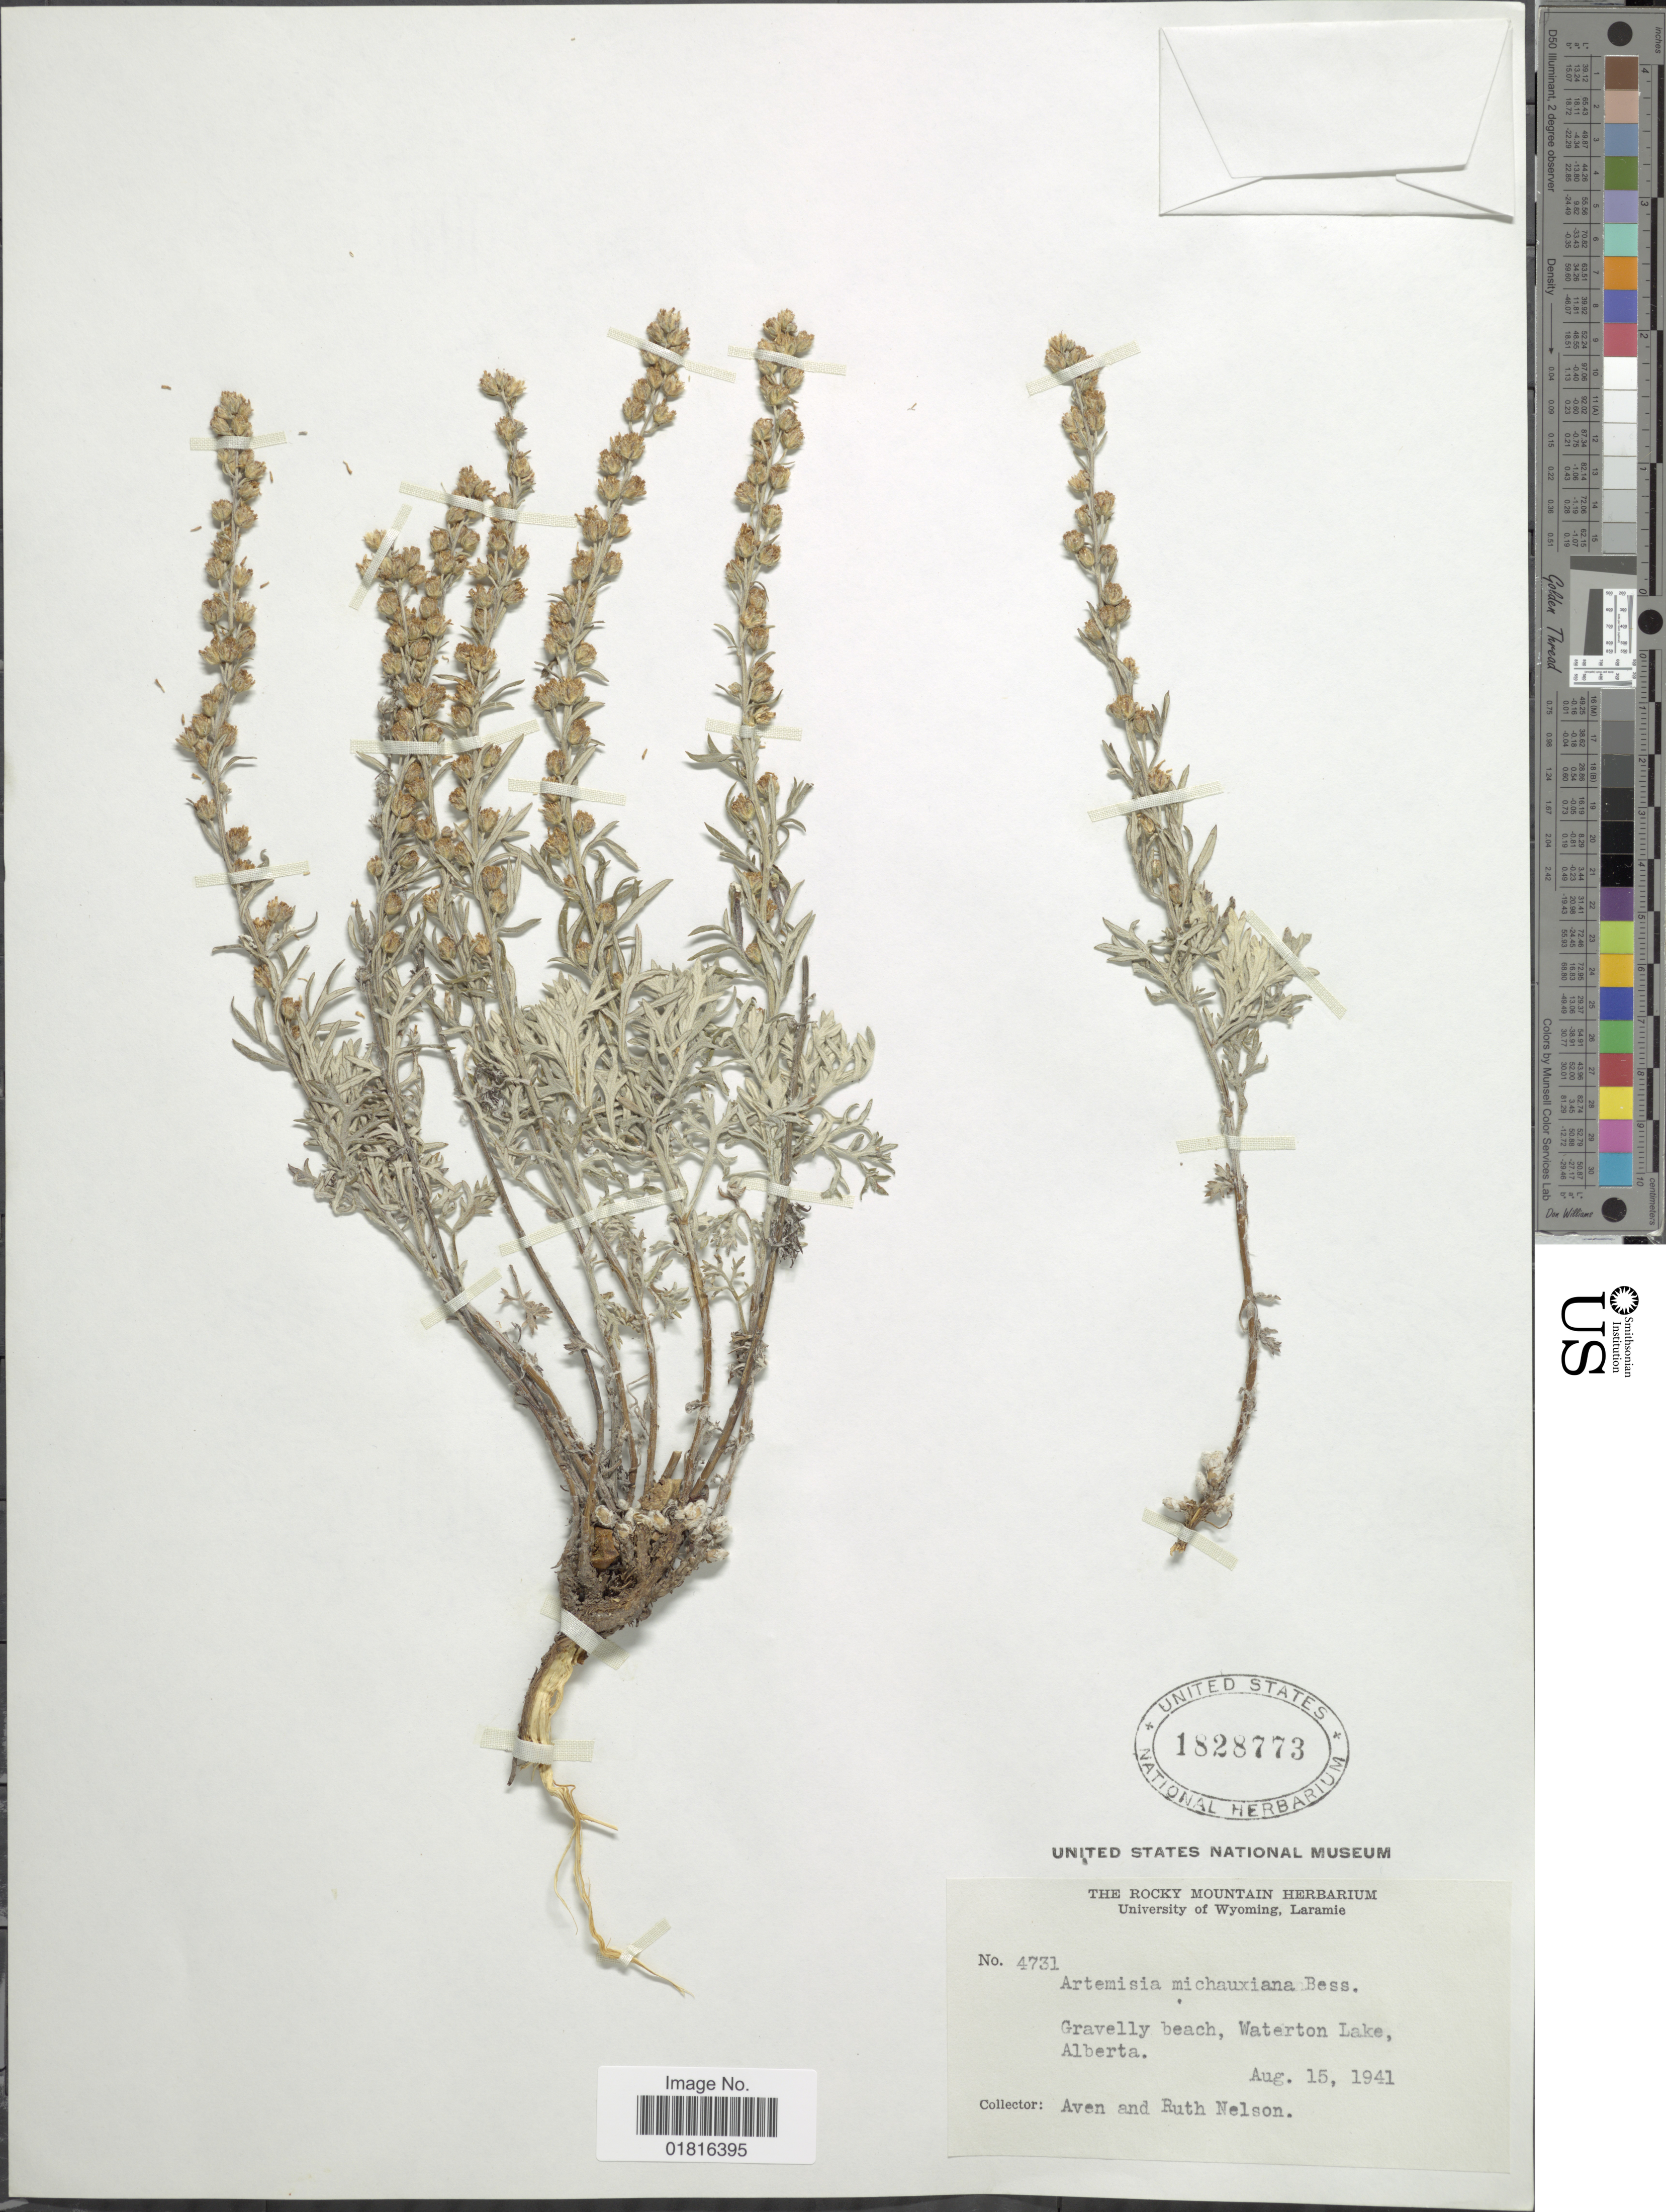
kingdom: Plantae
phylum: Tracheophyta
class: Magnoliopsida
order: Asterales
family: Asteraceae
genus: Artemisia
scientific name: Artemisia michauxiana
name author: Besser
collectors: A. Nelson & R. A. Nelson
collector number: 4731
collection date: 1941-08-15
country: Canada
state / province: Alberta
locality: Gravelly beach, Waterton Lake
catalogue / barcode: US 1828773